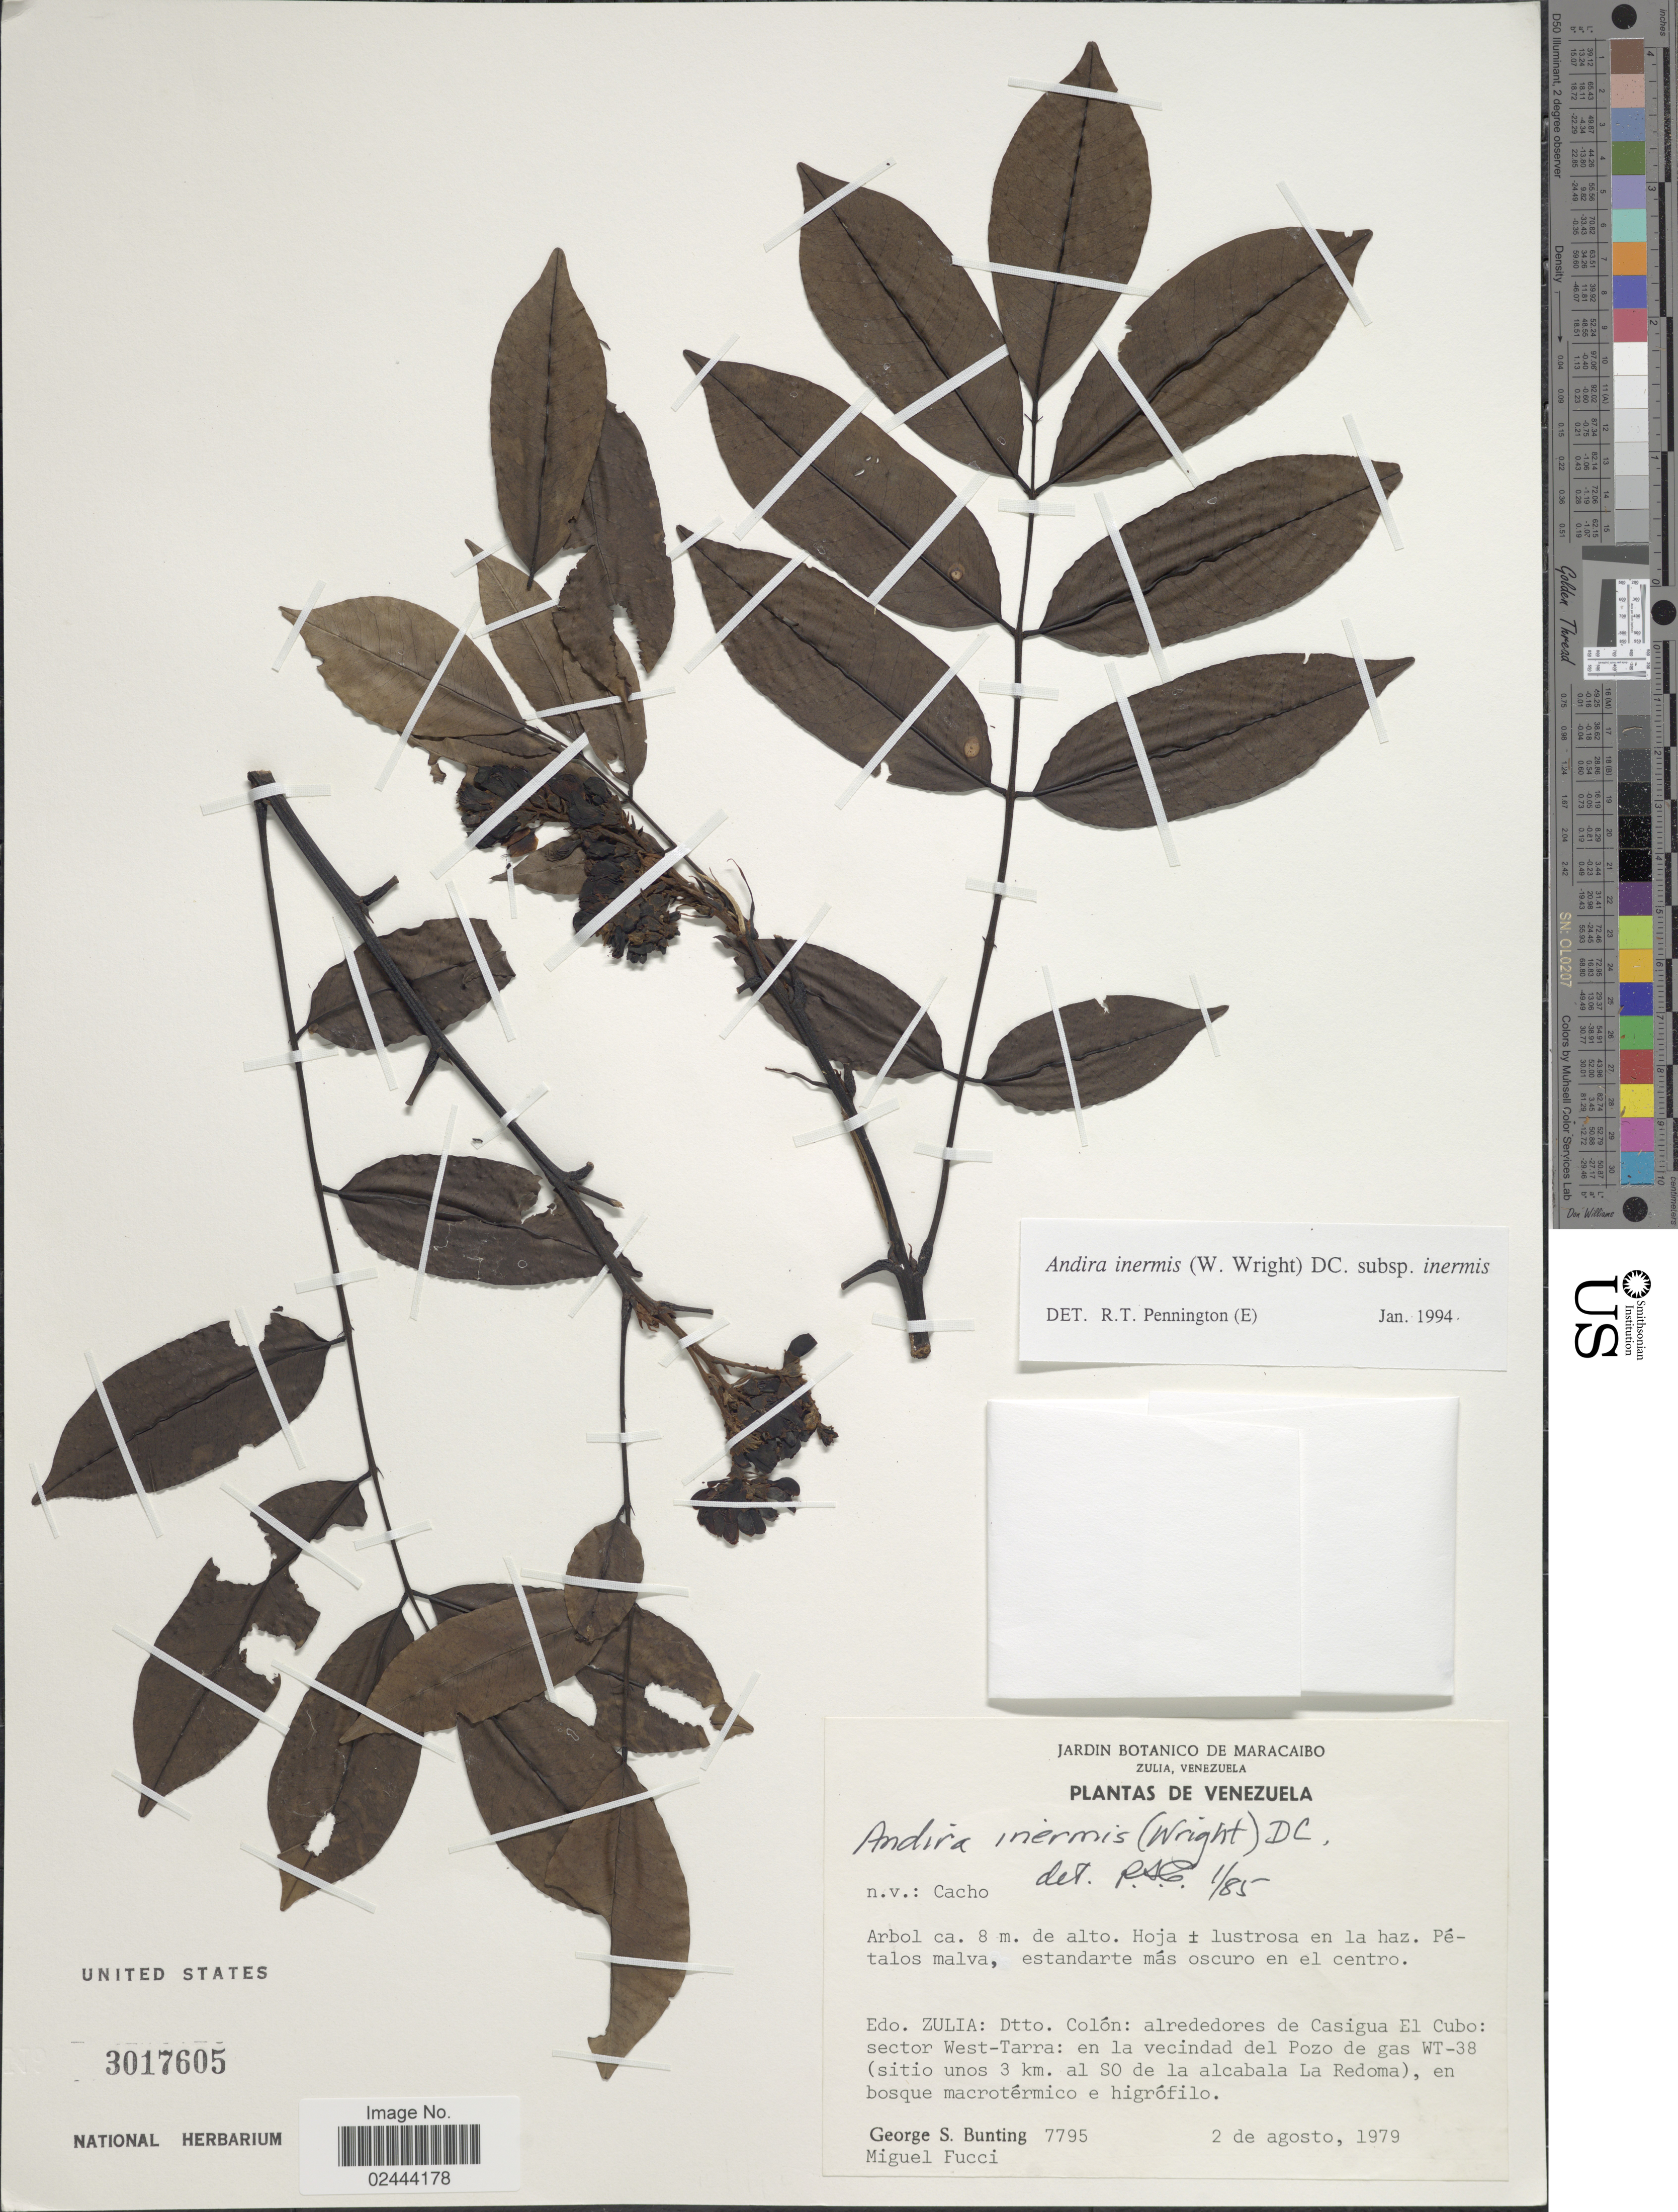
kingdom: Plantae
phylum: Tracheophyta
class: Magnoliopsida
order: Fabales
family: Fabaceae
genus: Andira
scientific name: Andira inermis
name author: (W. Wright) Kunth ex DC.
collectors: G. S. Bunting & M. Fucci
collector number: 7795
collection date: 1979-08-02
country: Venezuela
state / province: Zulia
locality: Dtto. Colon: alrededores de Casigua El Cubo: sector West-Tarra: en la vecindad del Pozo de gas WT-38 (sitio unos 3 km. al SO de la alcabala la Redoma), en bosque macrotermico e higrofilo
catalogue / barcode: US 3017605